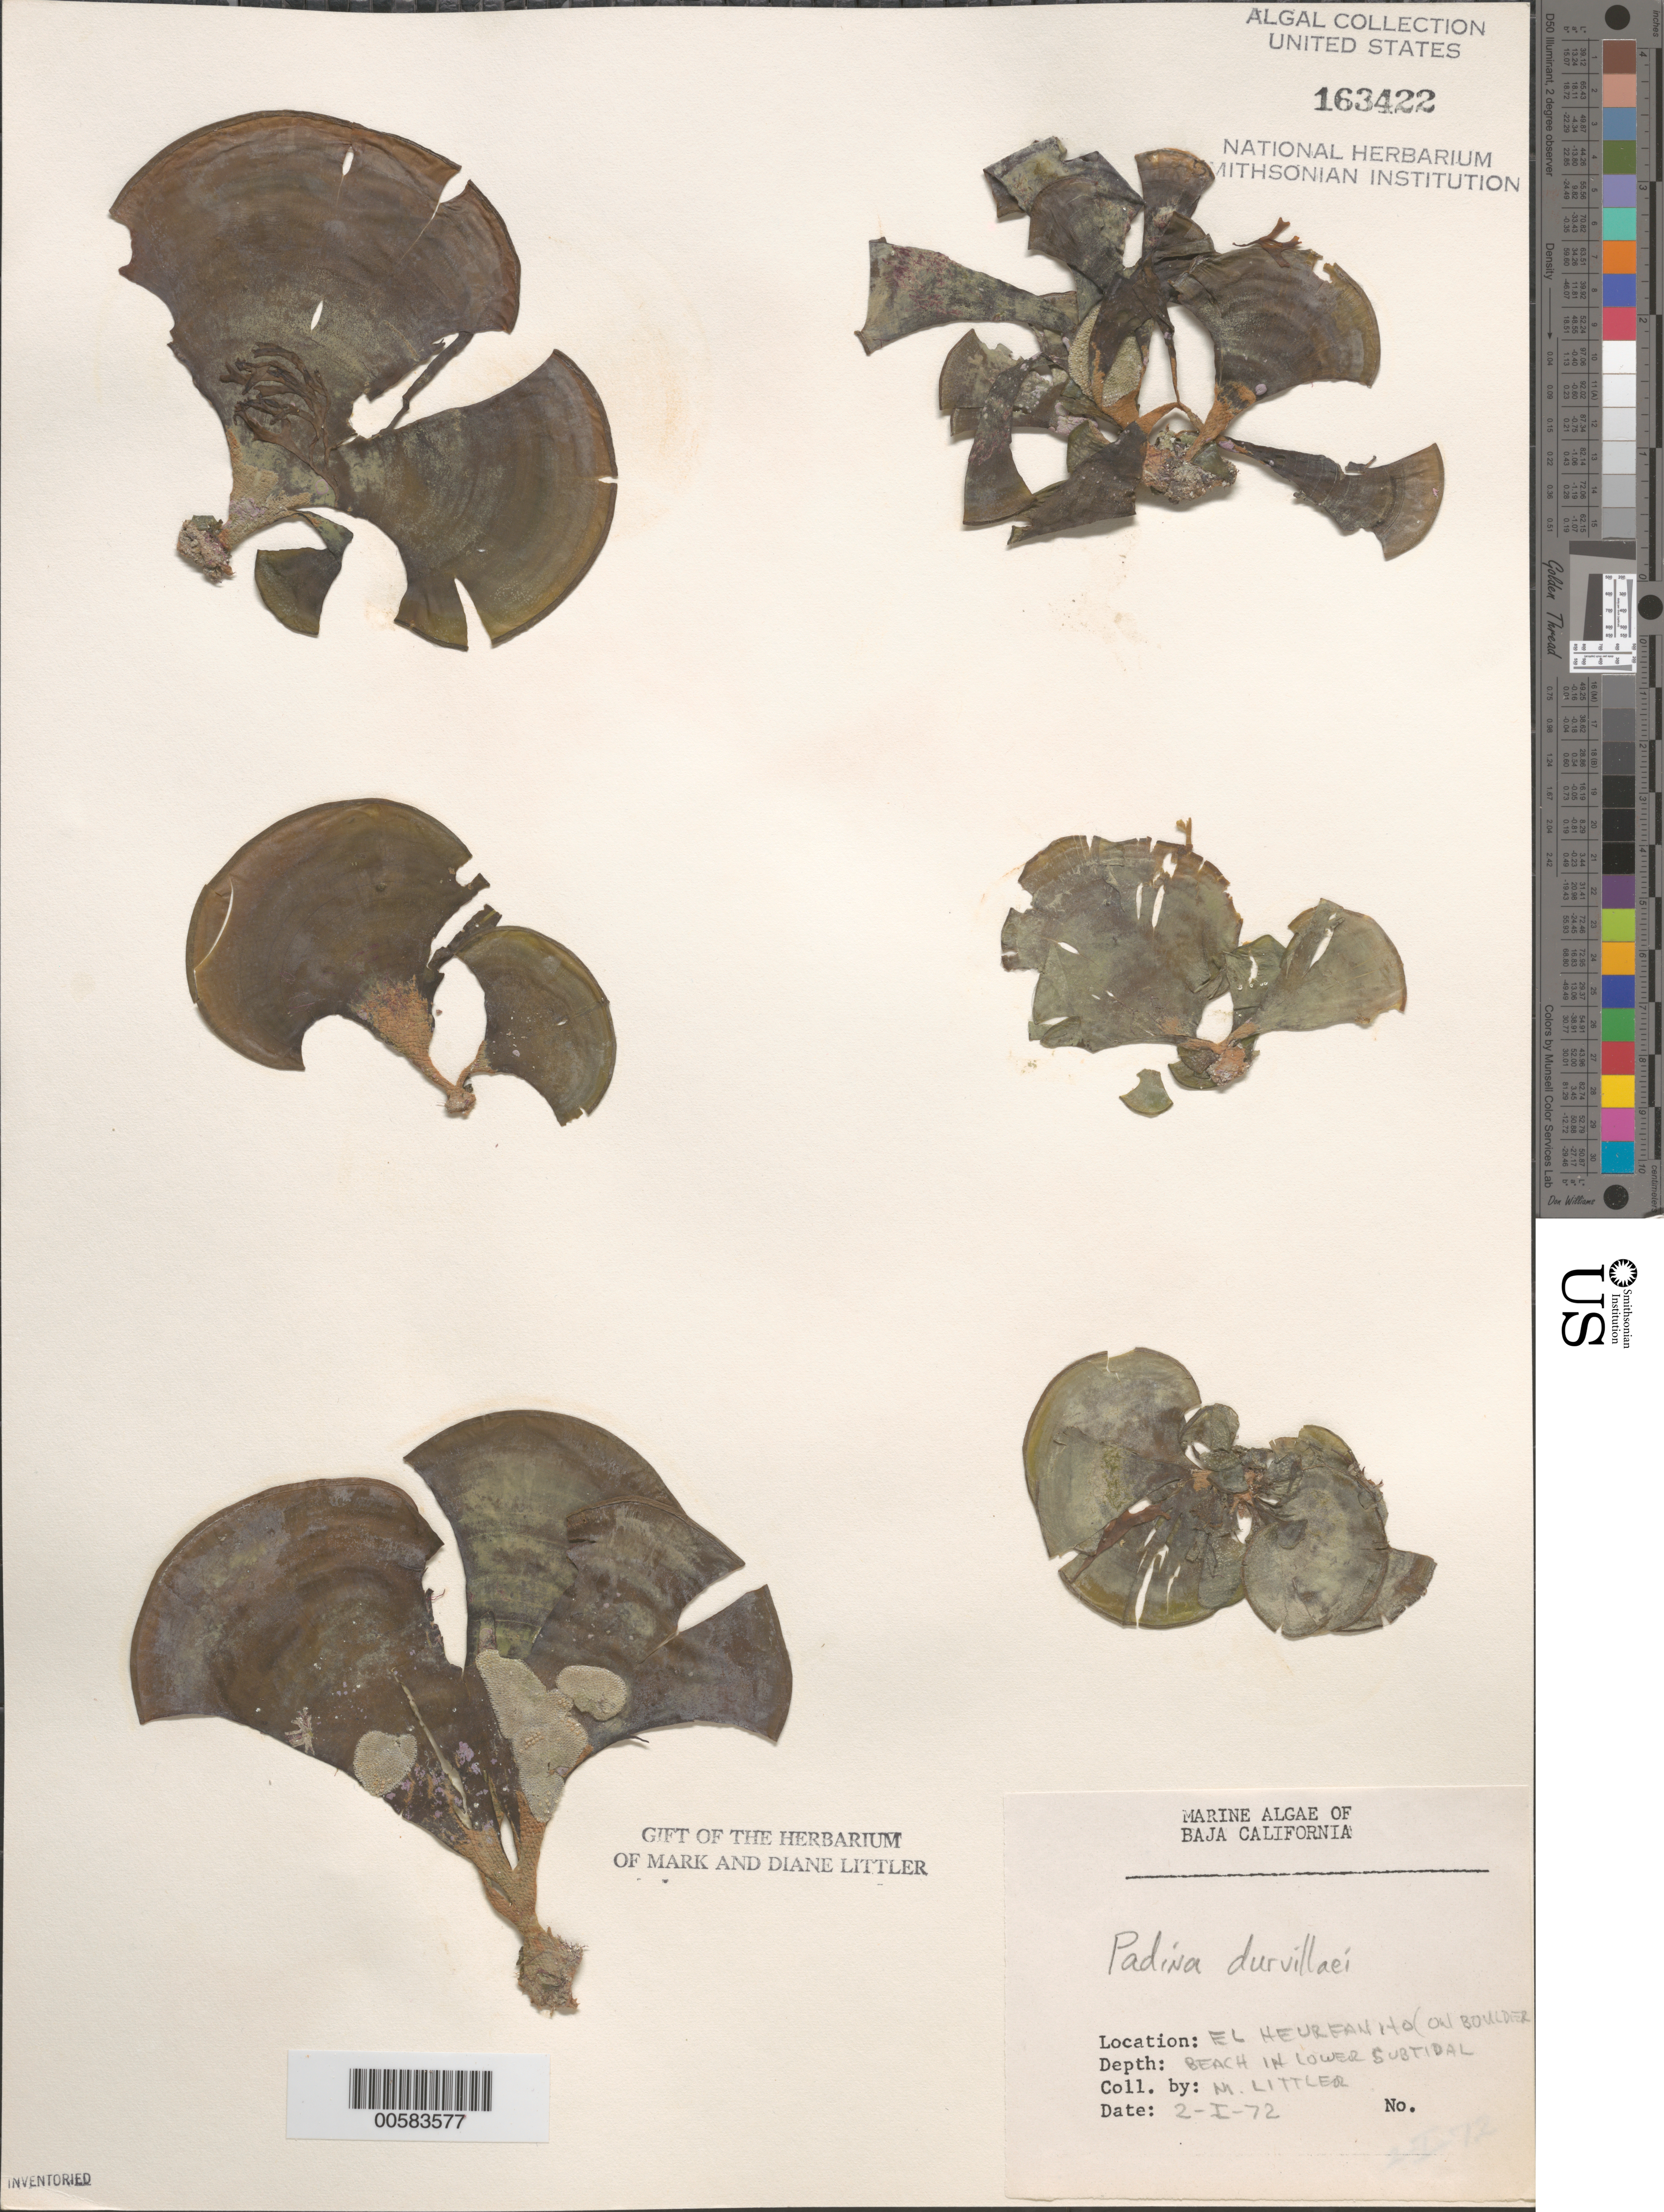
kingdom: Chromista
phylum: Ochrophyta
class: Phaeophyceae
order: Dictyotales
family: Dictyotaceae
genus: Padina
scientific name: Padina durvillaei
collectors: M. M. Littler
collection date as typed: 02 Jan 1972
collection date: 1972-01-02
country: Mexico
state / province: Baja California Norte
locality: El Heurfanito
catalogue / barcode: US 163422